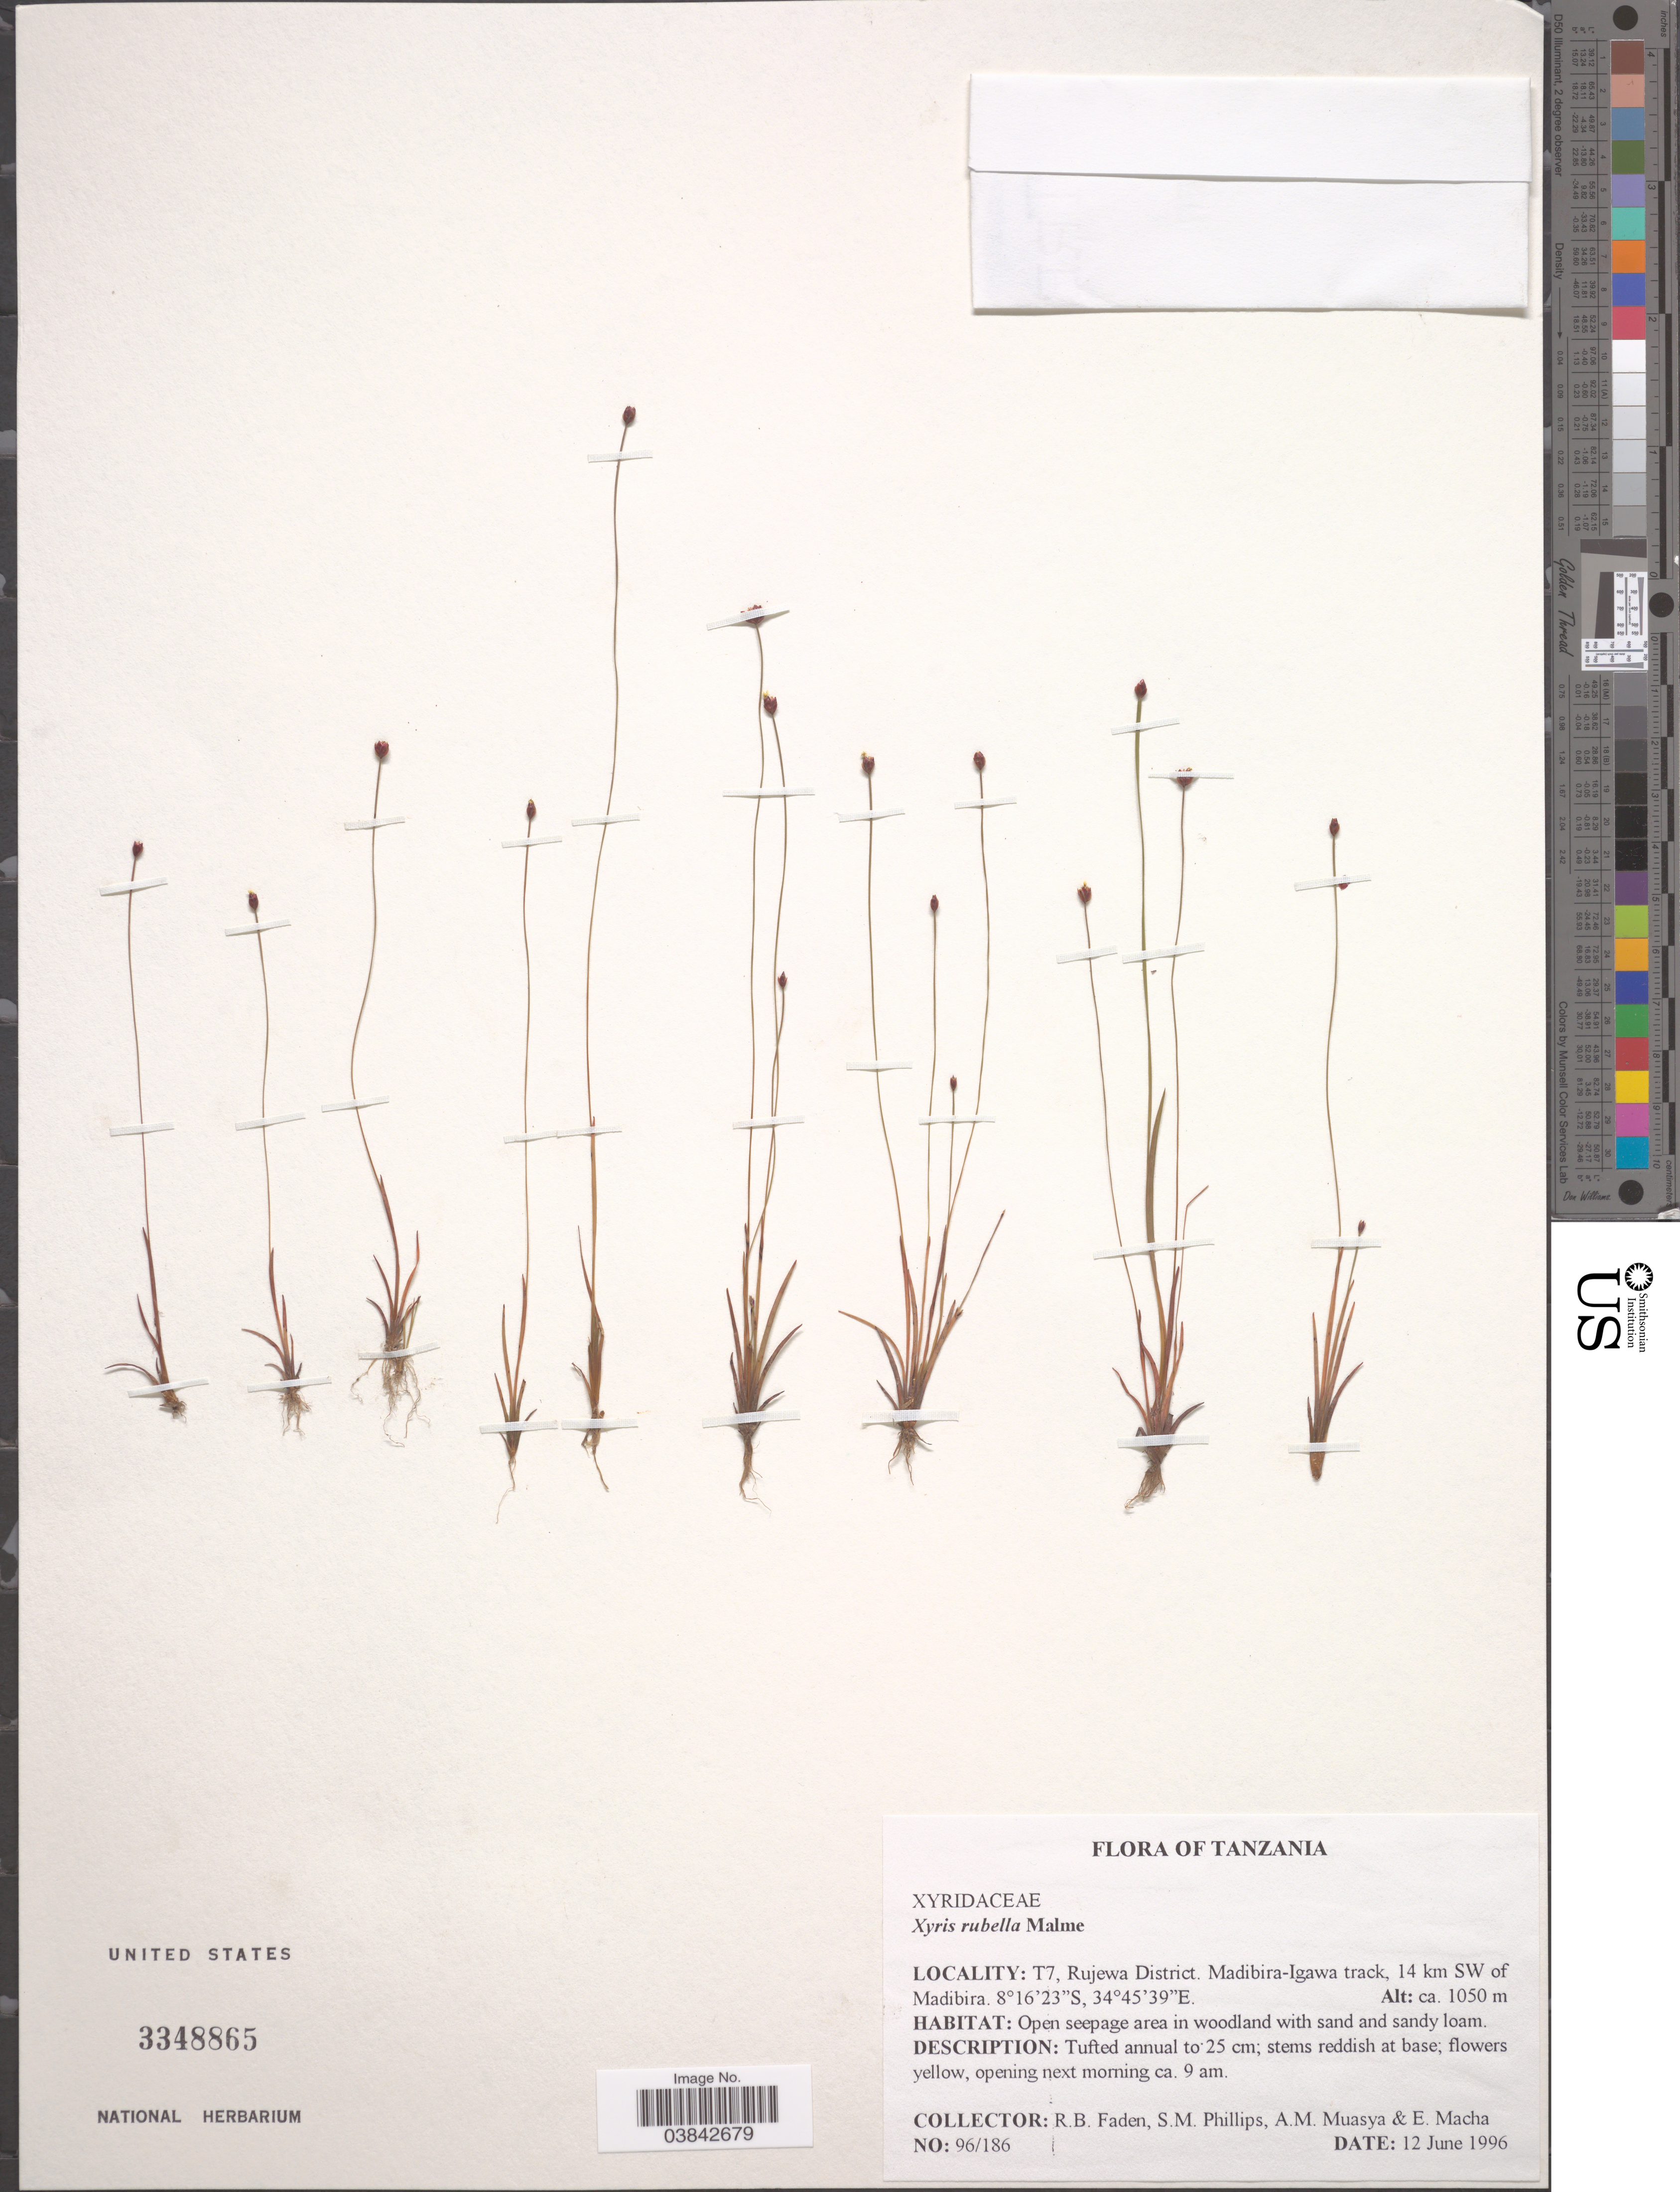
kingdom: Plantae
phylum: Tracheophyta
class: Liliopsida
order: Poales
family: Xyridaceae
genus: Xyris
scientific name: Xyris rubella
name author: Malme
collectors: R. B. Faden, S. M. Phillips, A. Muasya & E. Macha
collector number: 96/186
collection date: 1996-06-12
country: Tanzania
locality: T7, Rujewa District. Madibira-Igawa track, 14 km SW of Madibira.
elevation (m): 1050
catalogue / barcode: US 3348865